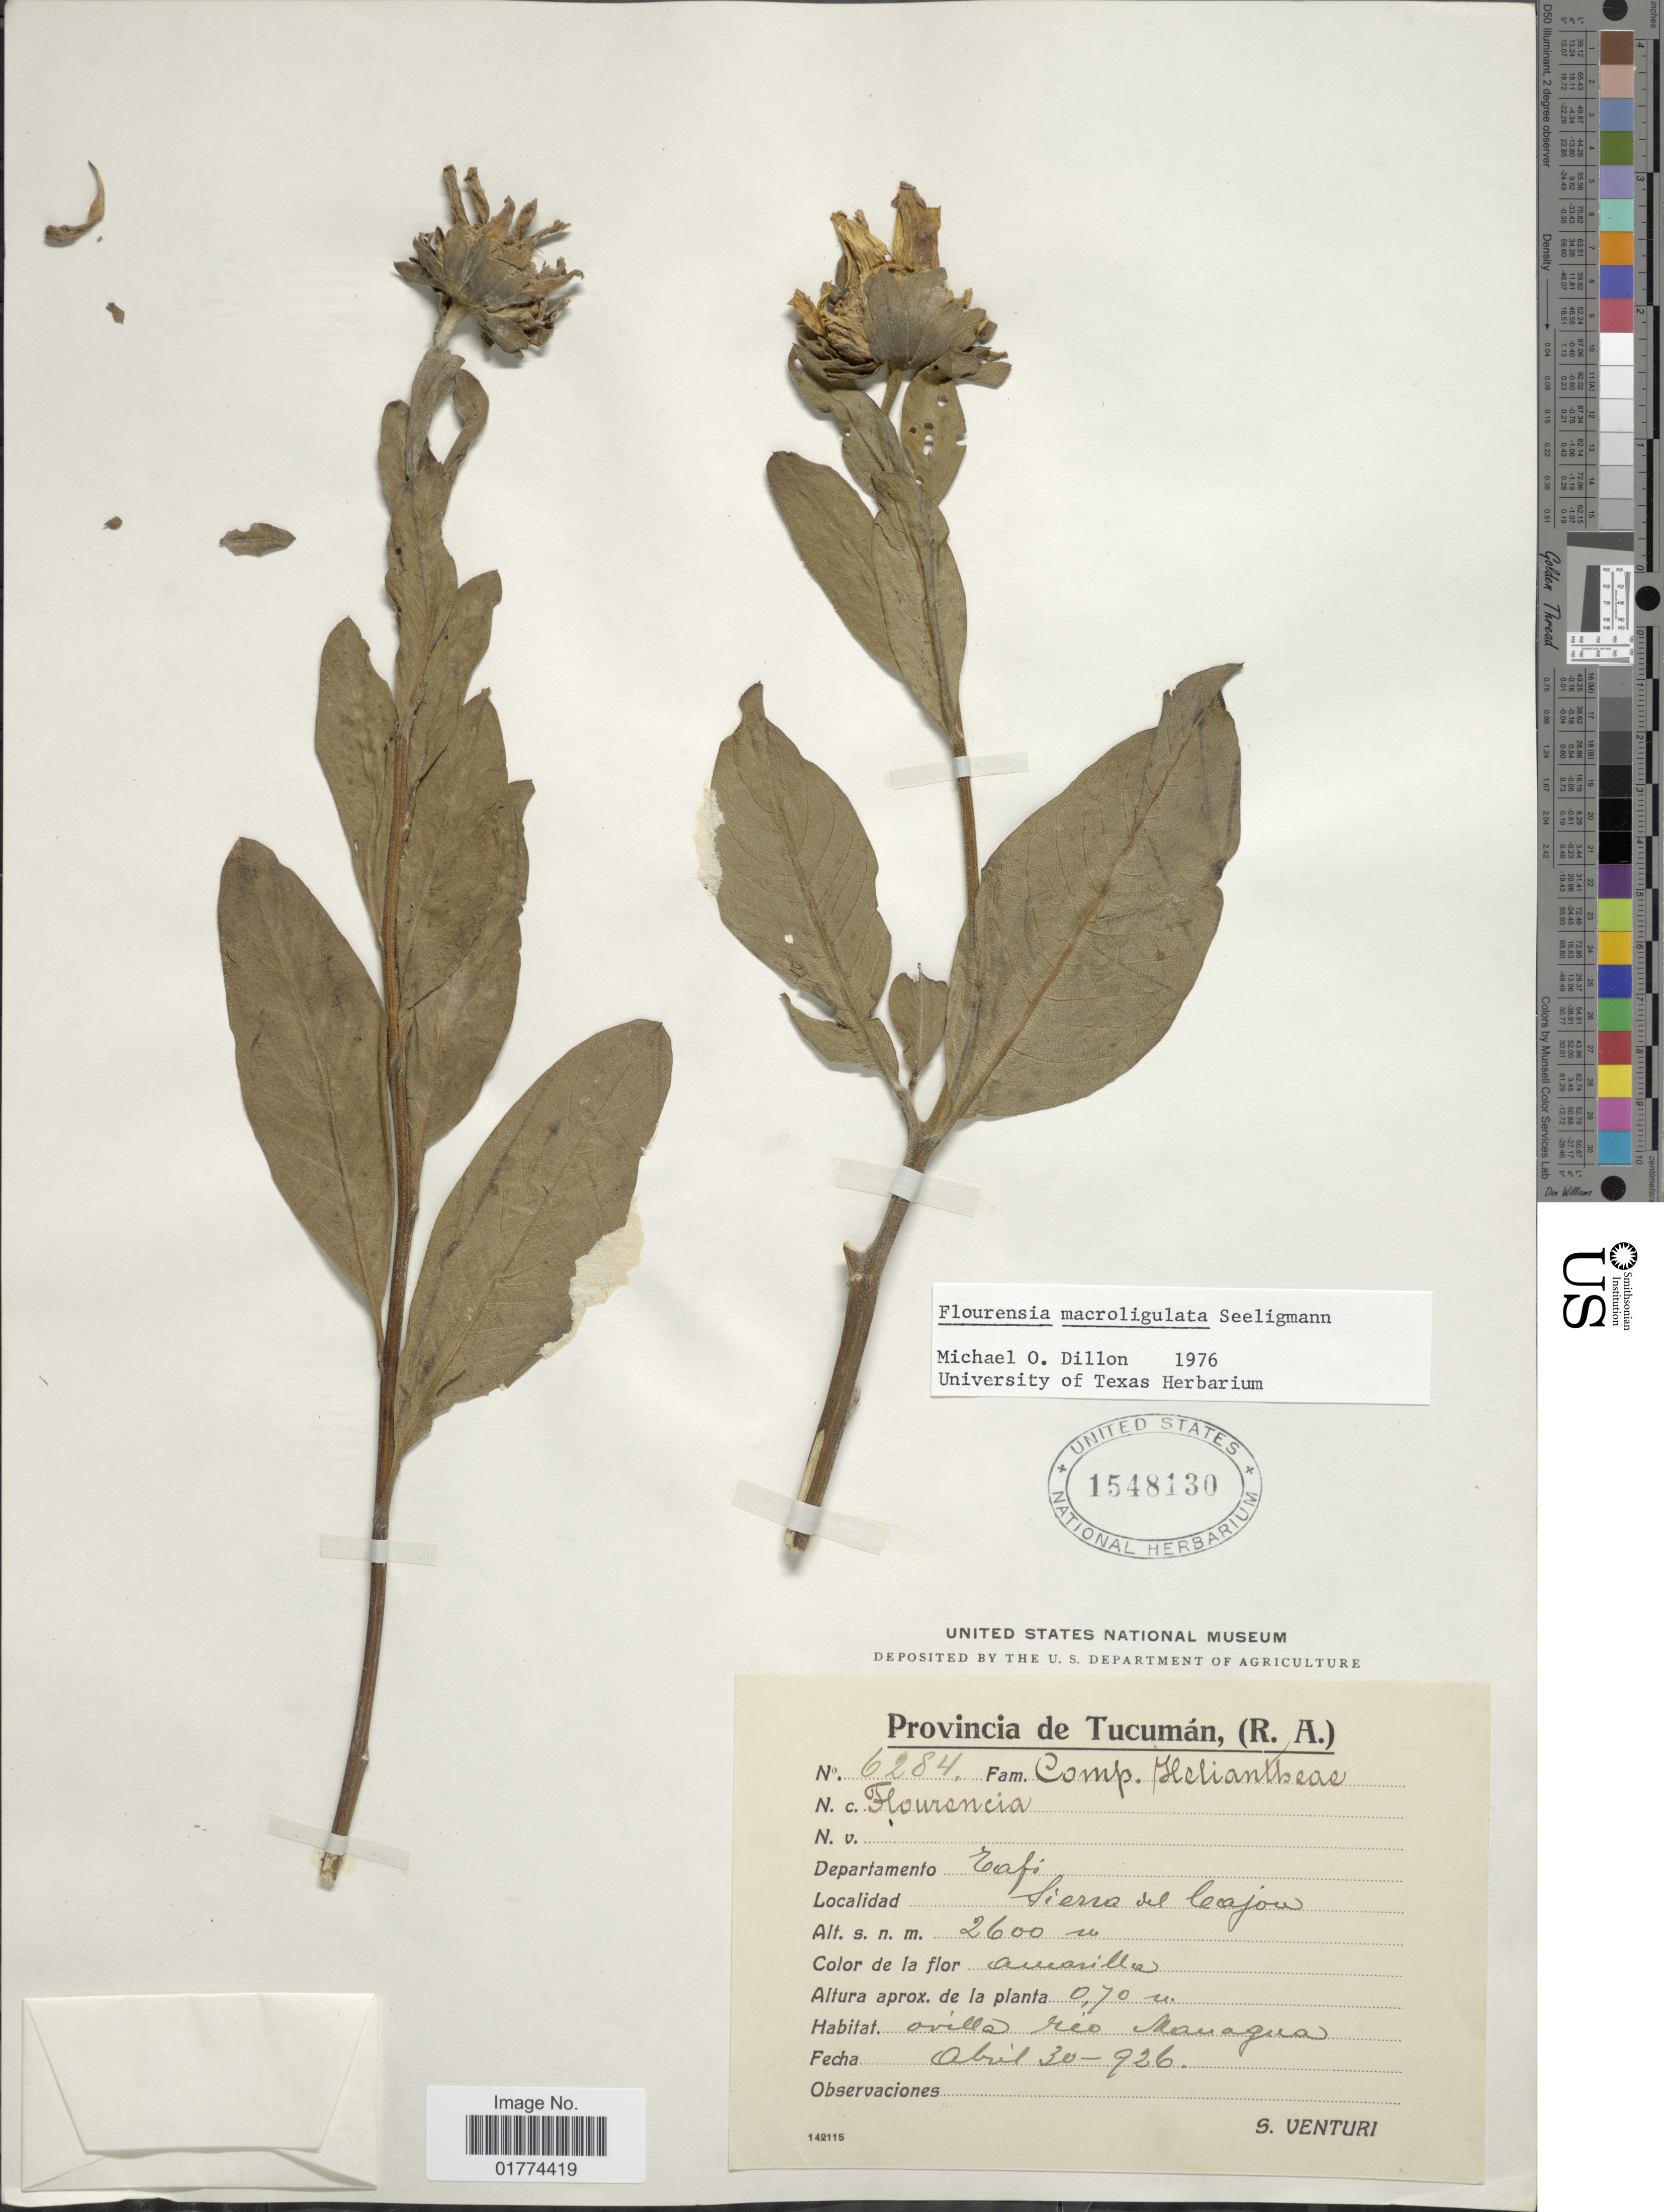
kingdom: Plantae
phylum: Tracheophyta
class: Magnoliopsida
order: Asterales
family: Asteraceae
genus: Flourensia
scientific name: Flourensia macroligulata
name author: Seeligm.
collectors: S. Venturi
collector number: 6284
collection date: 1926-04-30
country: Argentina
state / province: Tucuman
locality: Departameneto tafi. Sierra del Cajon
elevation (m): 2600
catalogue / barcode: US 1548130